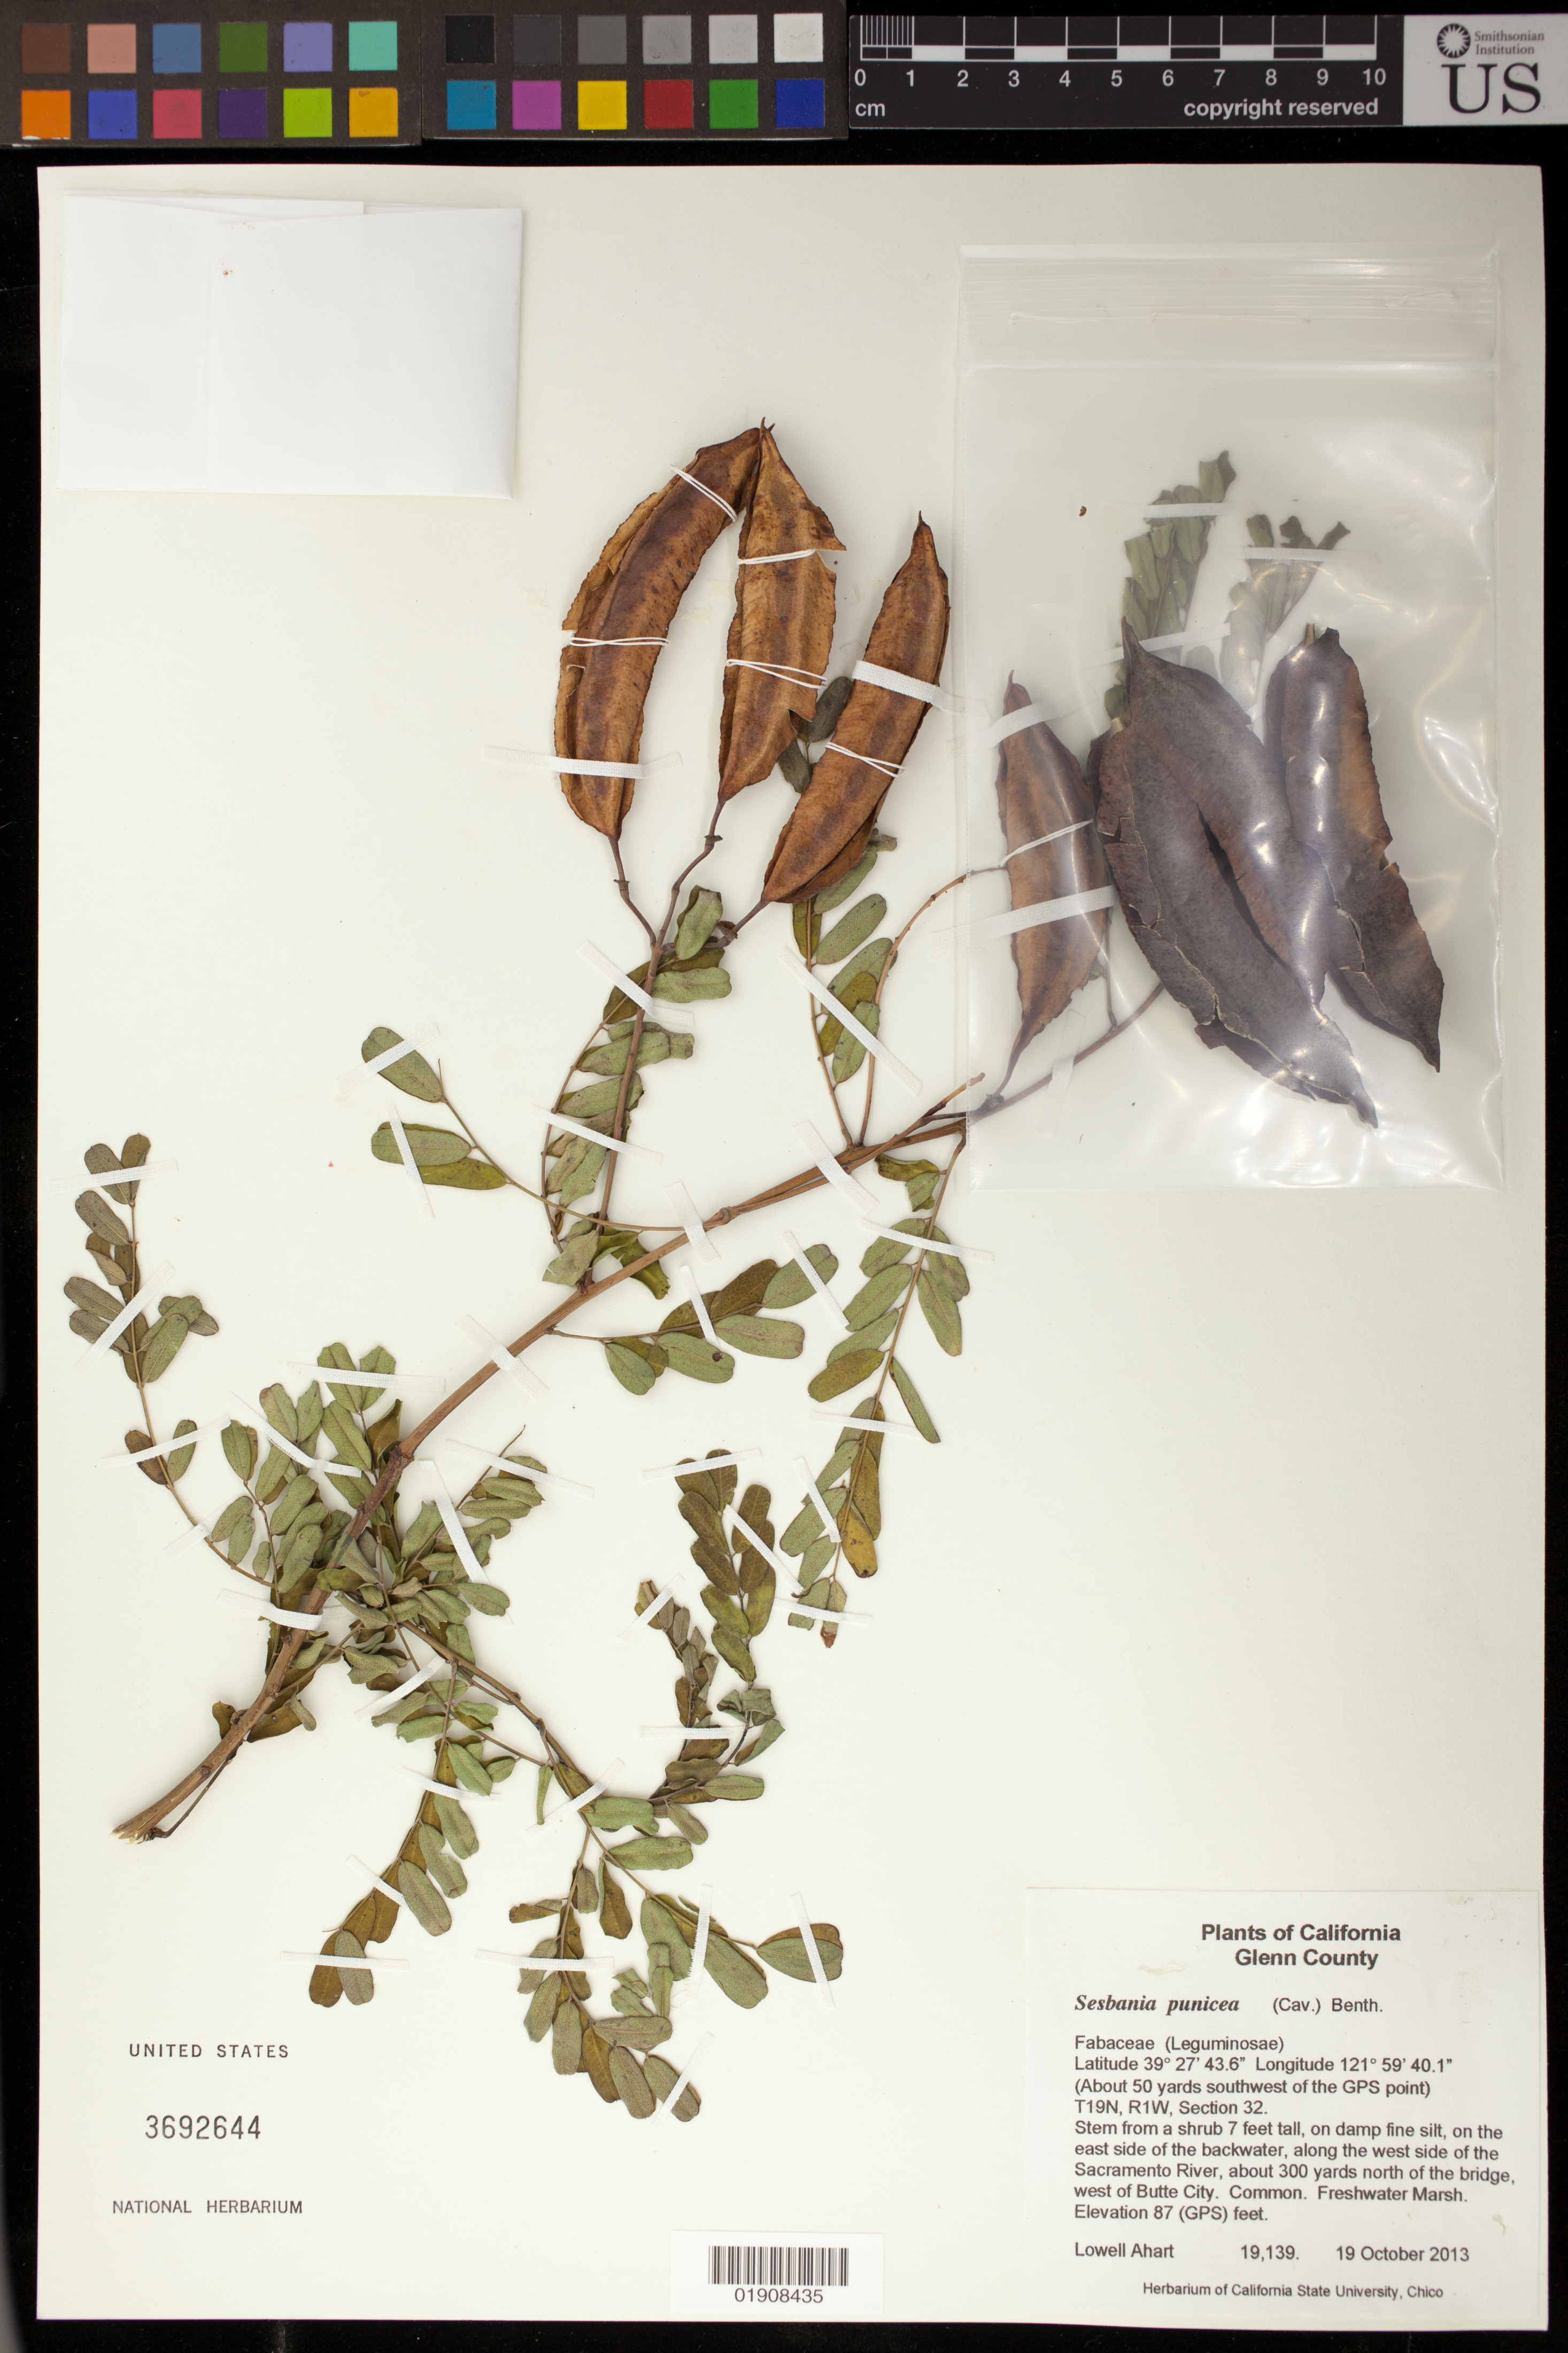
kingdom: Plantae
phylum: Tracheophyta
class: Magnoliopsida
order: Fabales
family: Fabaceae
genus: Sesbania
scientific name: Sesbania punicea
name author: (Cav.) Benth.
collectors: L. Ahart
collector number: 19139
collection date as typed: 19 October 2013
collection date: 2013-10-19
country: United States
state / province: California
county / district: Glenn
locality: On the east side of the backwater, along the west side of the Sacramento River, about 300 yards north of the bridge, west of Butte City.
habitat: Freshwater marsh.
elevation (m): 27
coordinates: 39 27 43.6 N, 121 59 40.1 W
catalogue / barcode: US 3692644